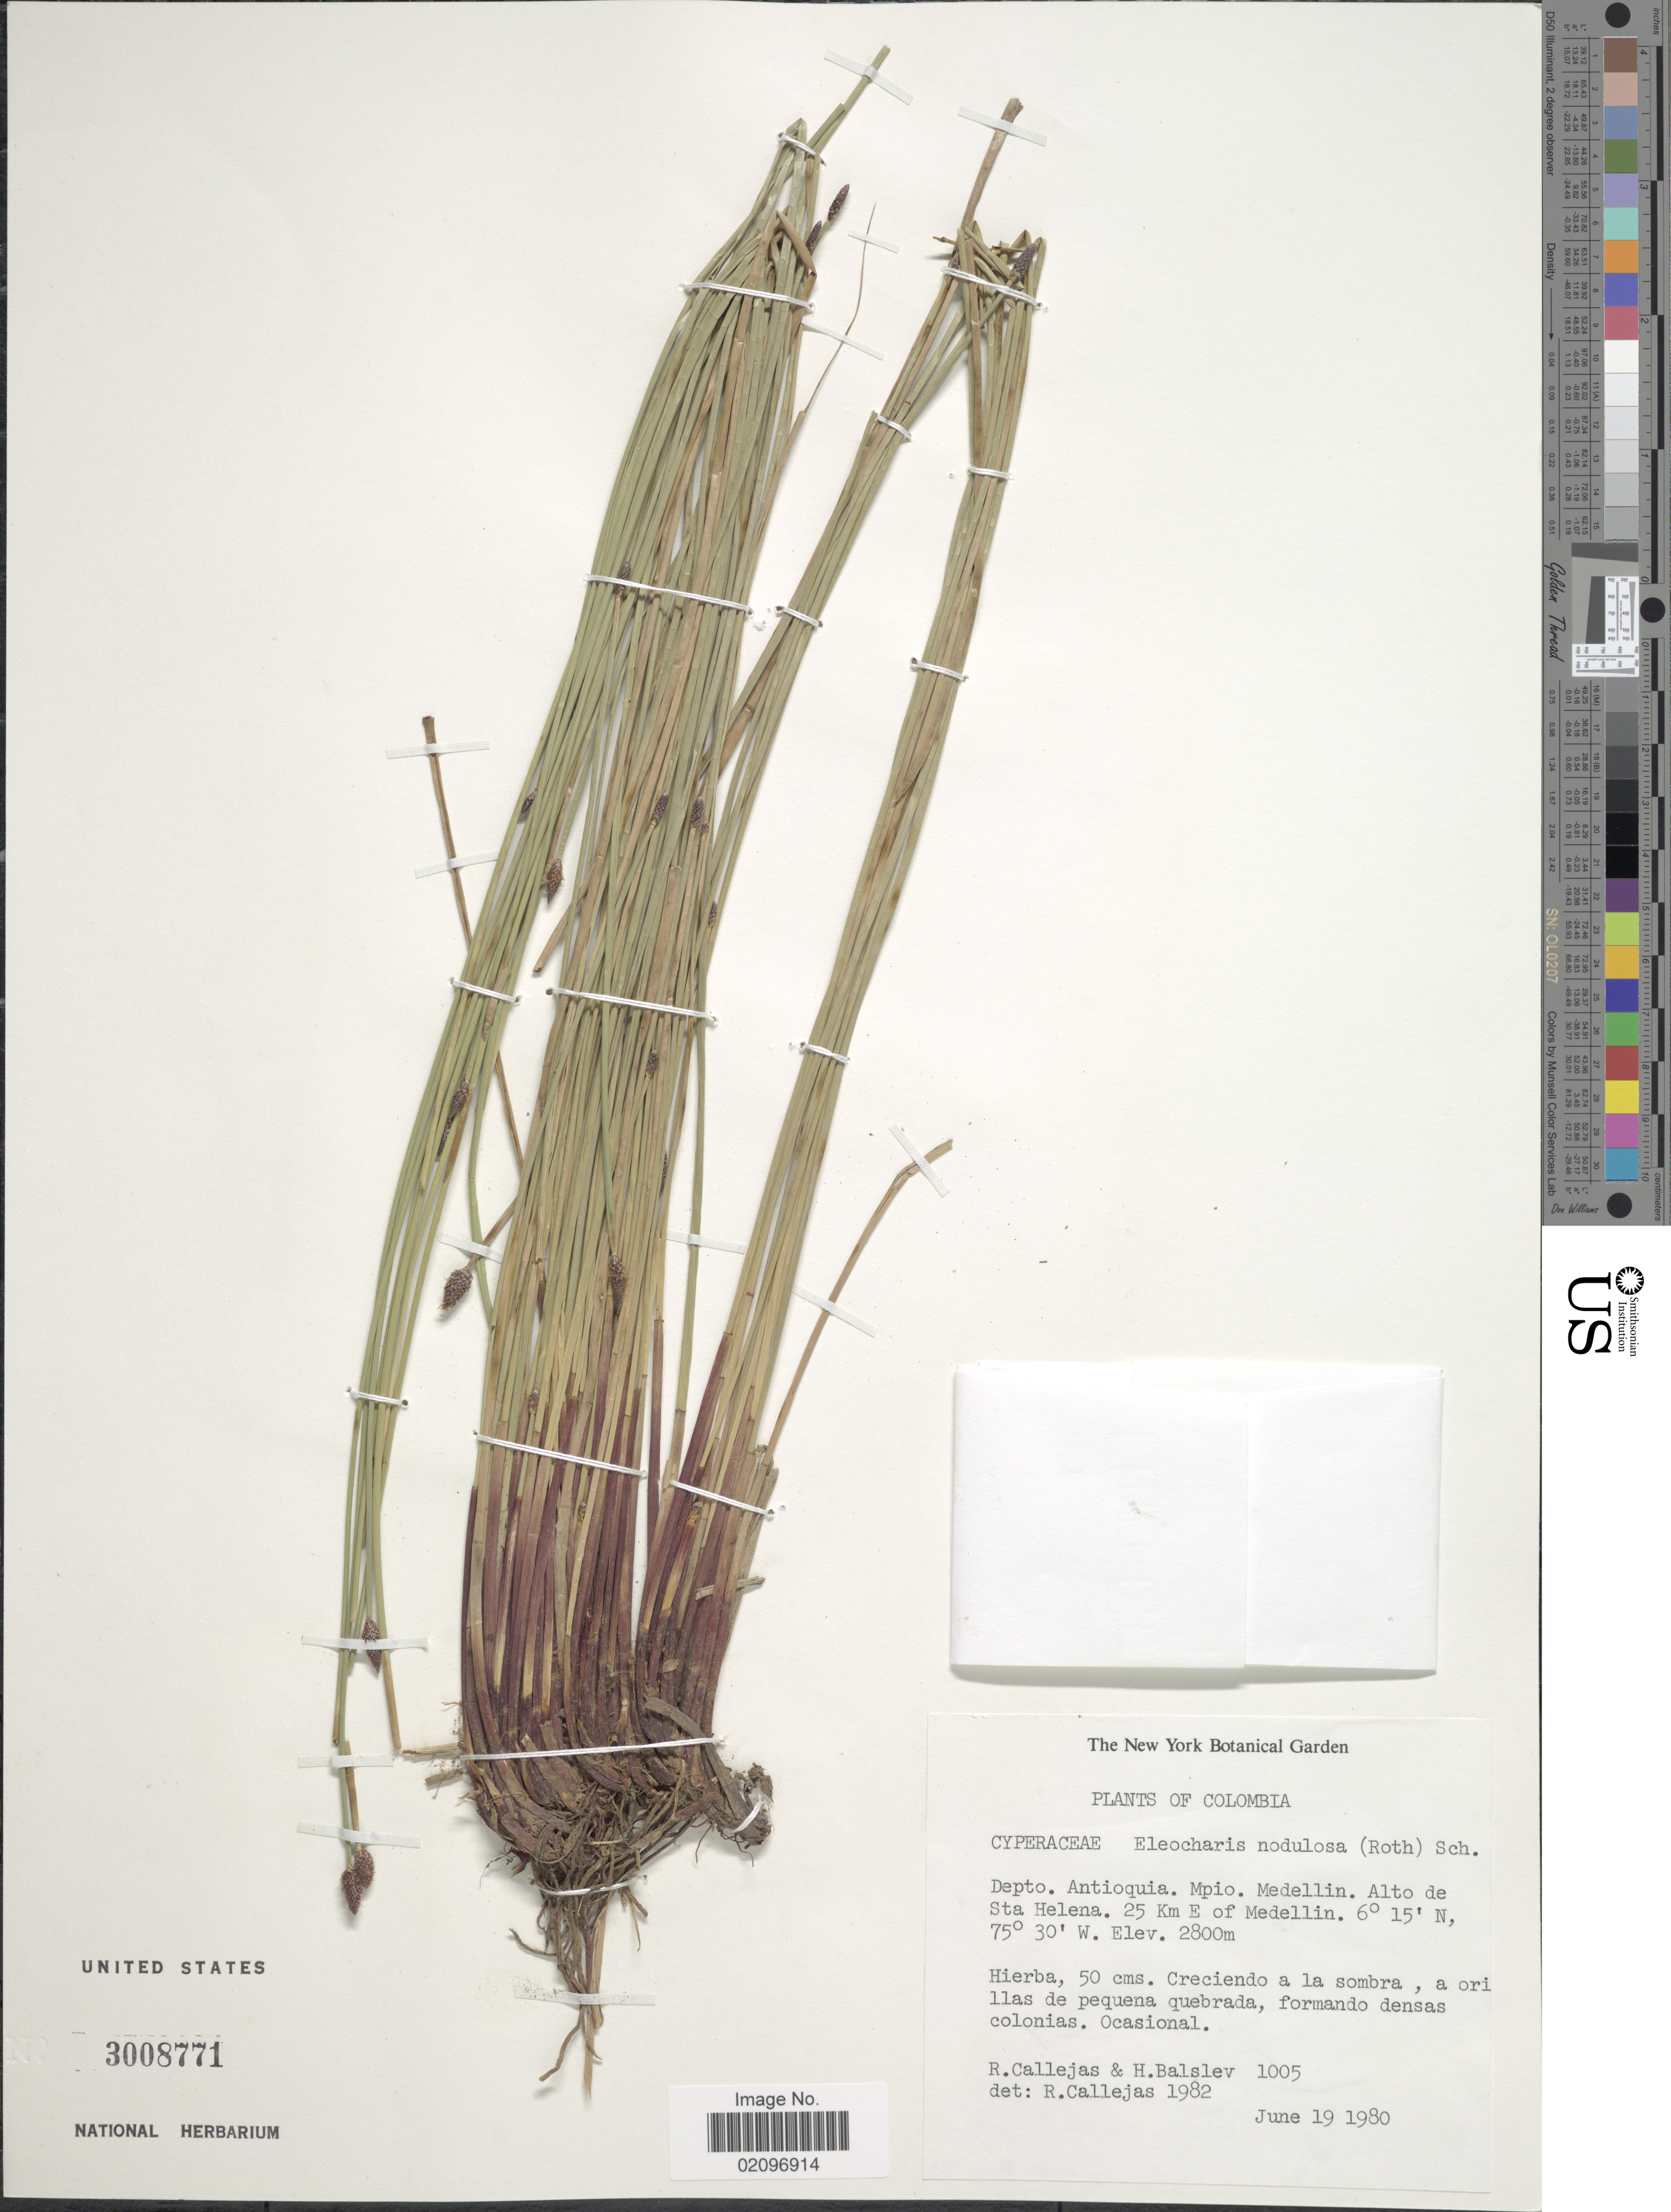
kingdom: Plantae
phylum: Tracheophyta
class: Liliopsida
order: Poales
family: Cyperaceae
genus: Eleocharis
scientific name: Eleocharis montana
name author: (Kunth) Roem. & Schult.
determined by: Strong, Mark T., (BOT), Smithsonian Institution - National Museum of Natural History (UNITED STATES)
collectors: R. Callejas & H. Balslev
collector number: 1005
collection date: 1980-06-19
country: Colombia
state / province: Antioquia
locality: Depto. Antioquia. Mpio. Medellin, Alto de Sta Helena. 25 km E of Medellin.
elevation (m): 2800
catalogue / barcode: US 3008771